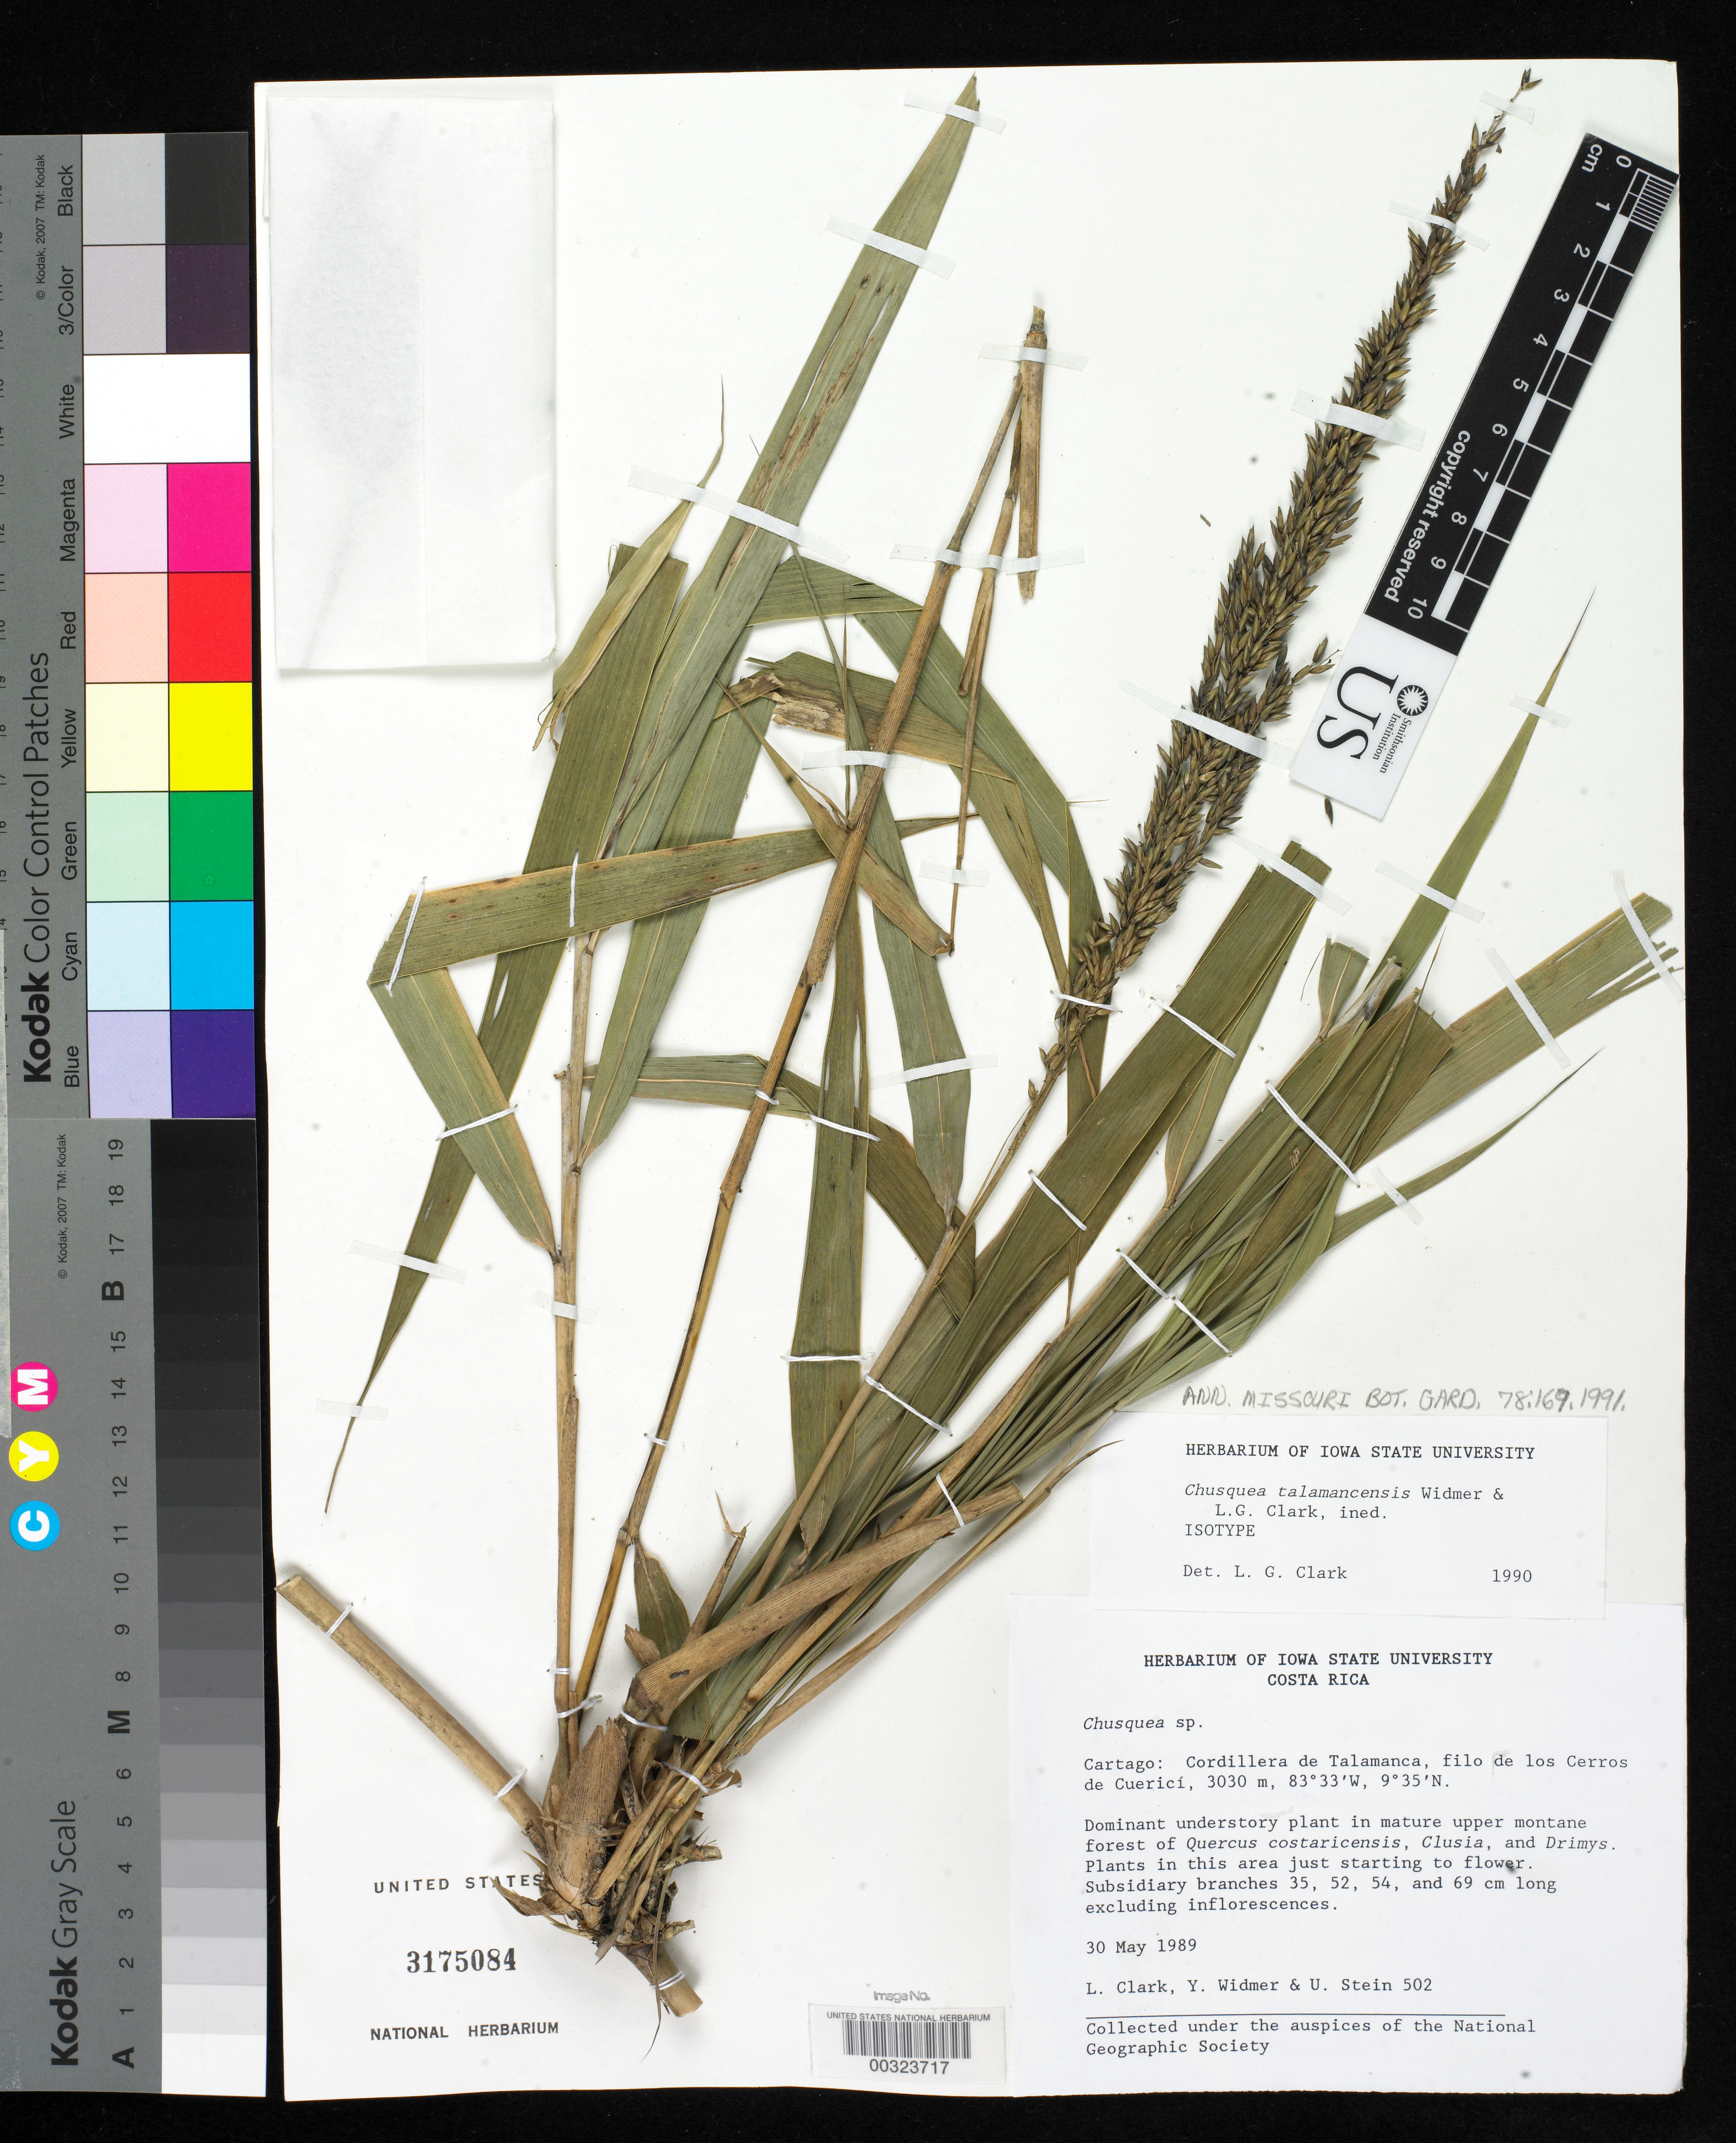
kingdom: Plantae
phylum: Tracheophyta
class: Liliopsida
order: Poales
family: Poaceae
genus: Chusquea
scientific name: Chusquea talamancensis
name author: Y. Widmer & L.G. Clark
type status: Isotype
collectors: L. G. Clark, Y. Widmer & U. Stein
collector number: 502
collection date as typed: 30 May 1989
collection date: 1989-05-30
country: Costa Rica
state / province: Cartago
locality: Cordillera de Talamanca, Cerros de Cuerici Line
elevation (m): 3030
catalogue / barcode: US 3175084